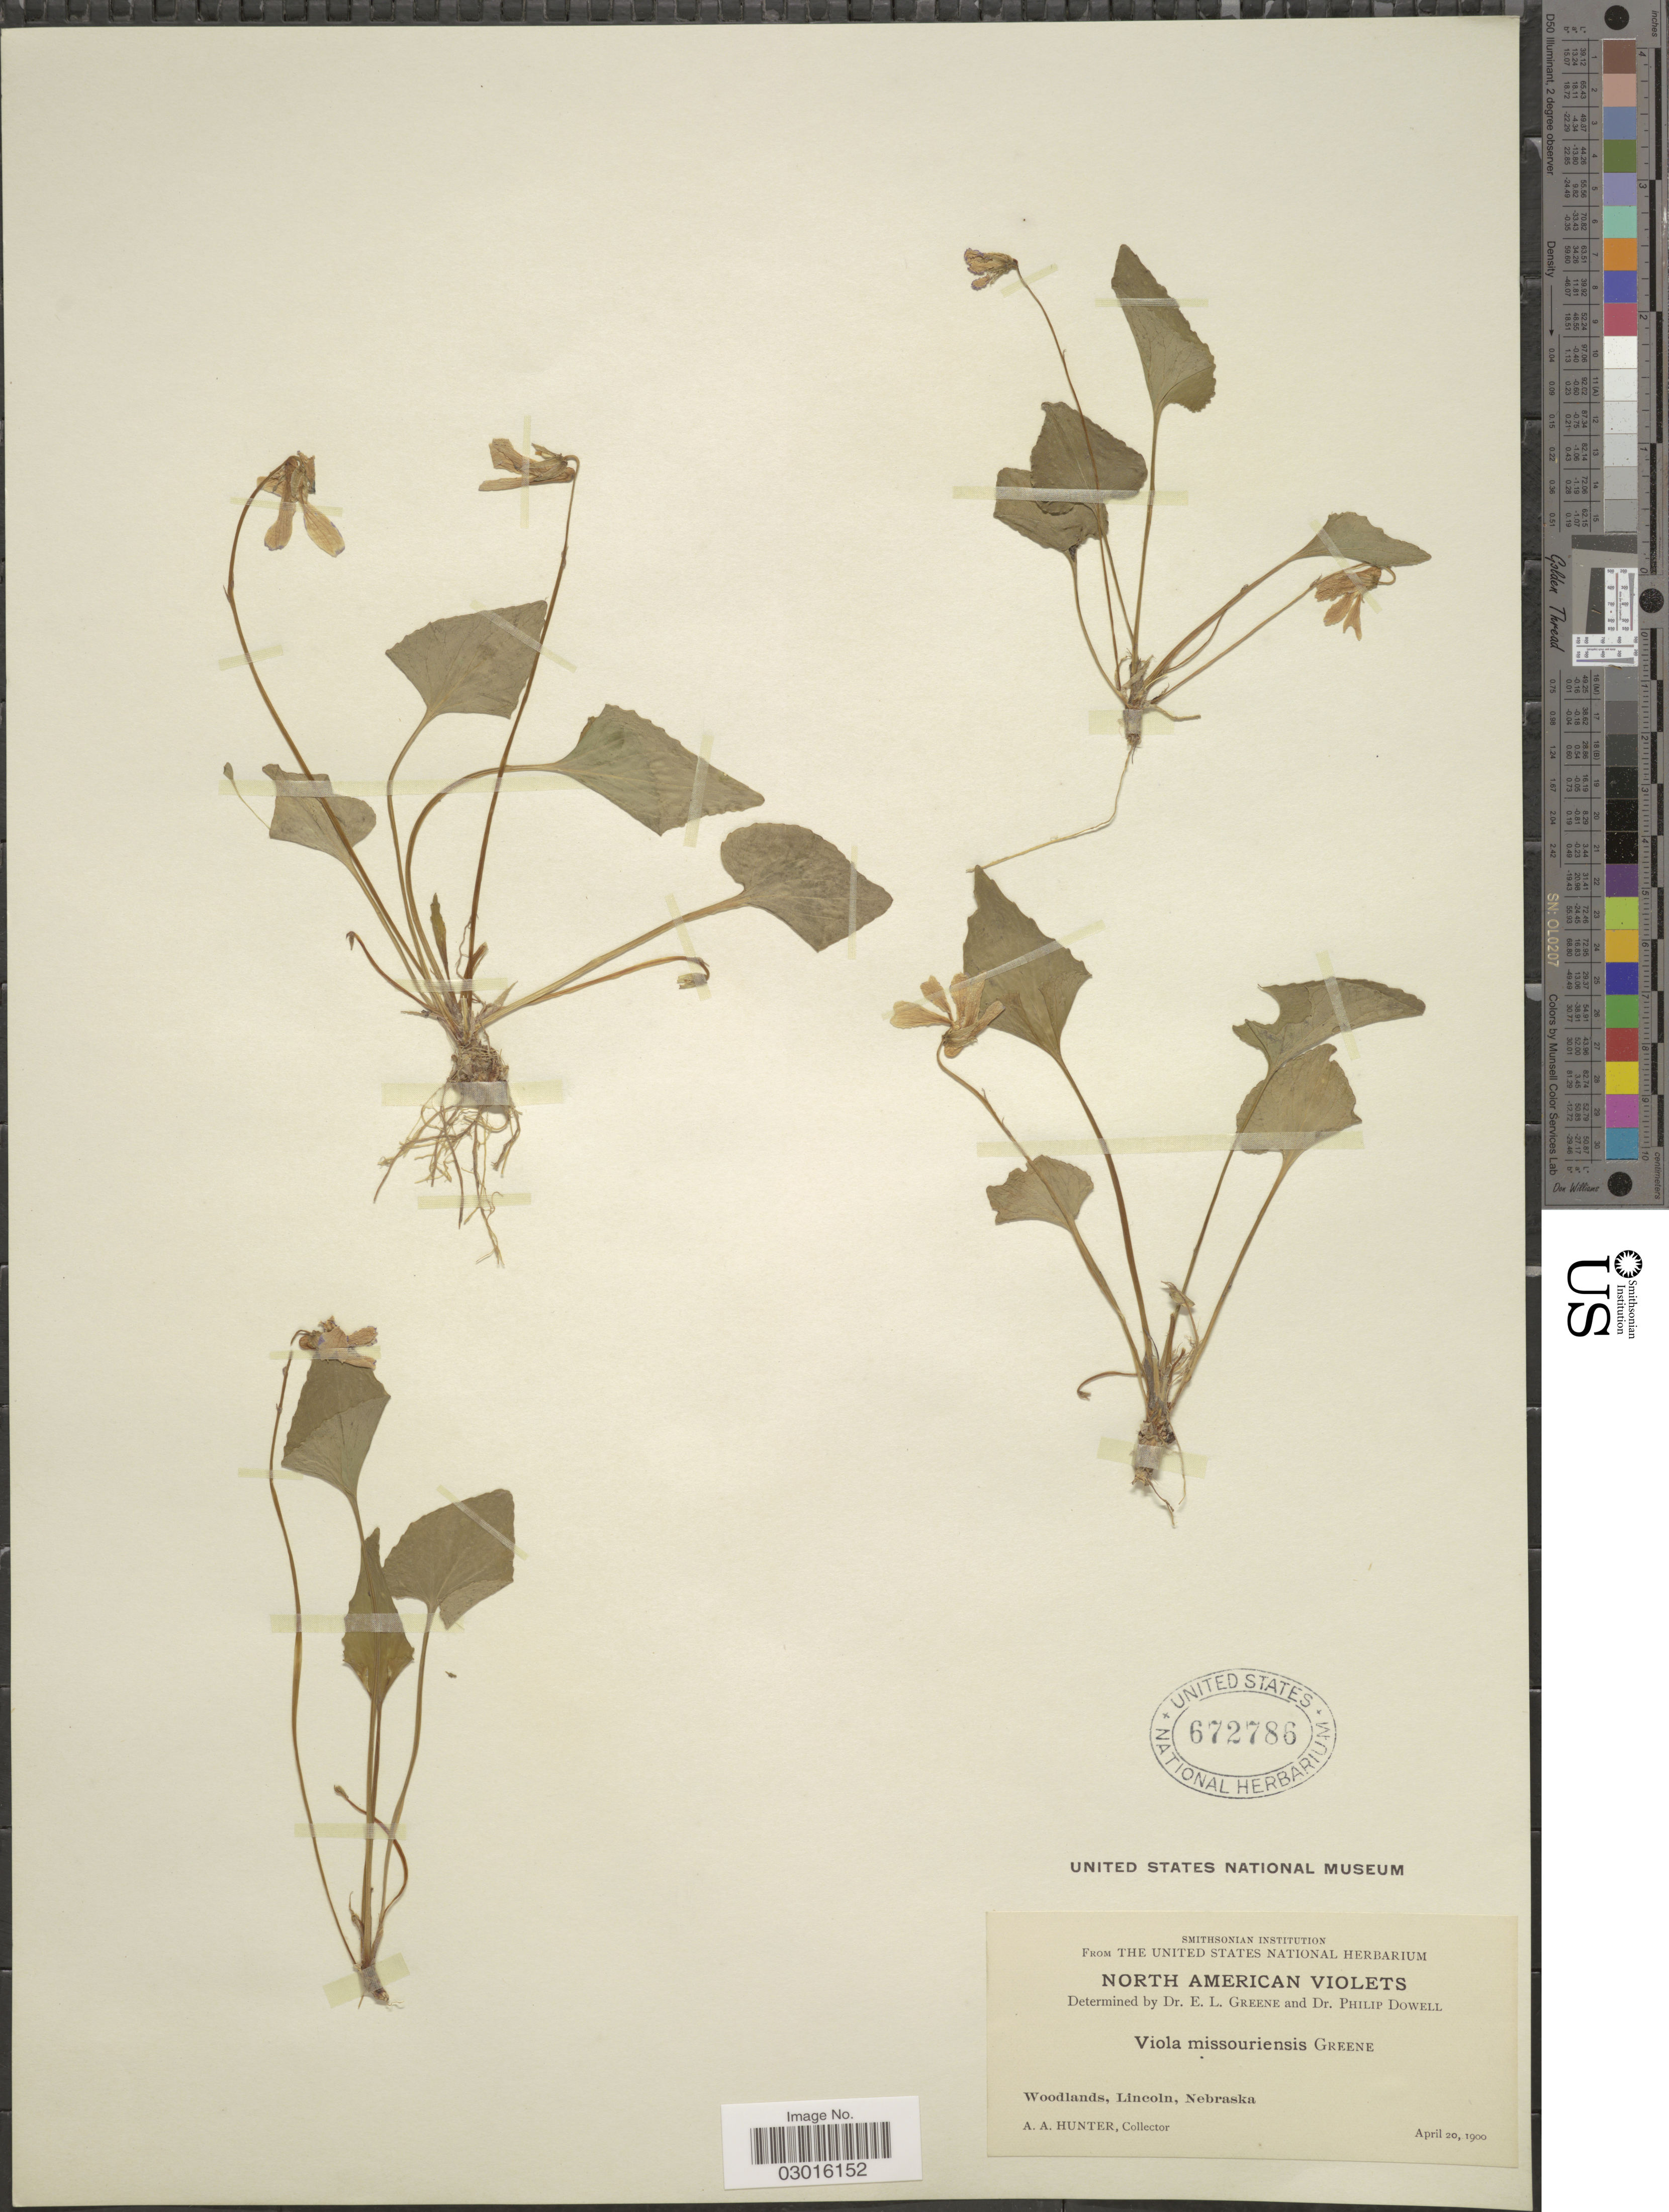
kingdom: Plantae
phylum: Tracheophyta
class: Magnoliopsida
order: Malpighiales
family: Violaceae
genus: Viola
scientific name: Viola missouriensis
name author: Greene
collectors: A. Hunter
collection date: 1900-04-20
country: United States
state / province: Nebraska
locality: Woodlands, Lincoln.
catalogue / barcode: US 672786